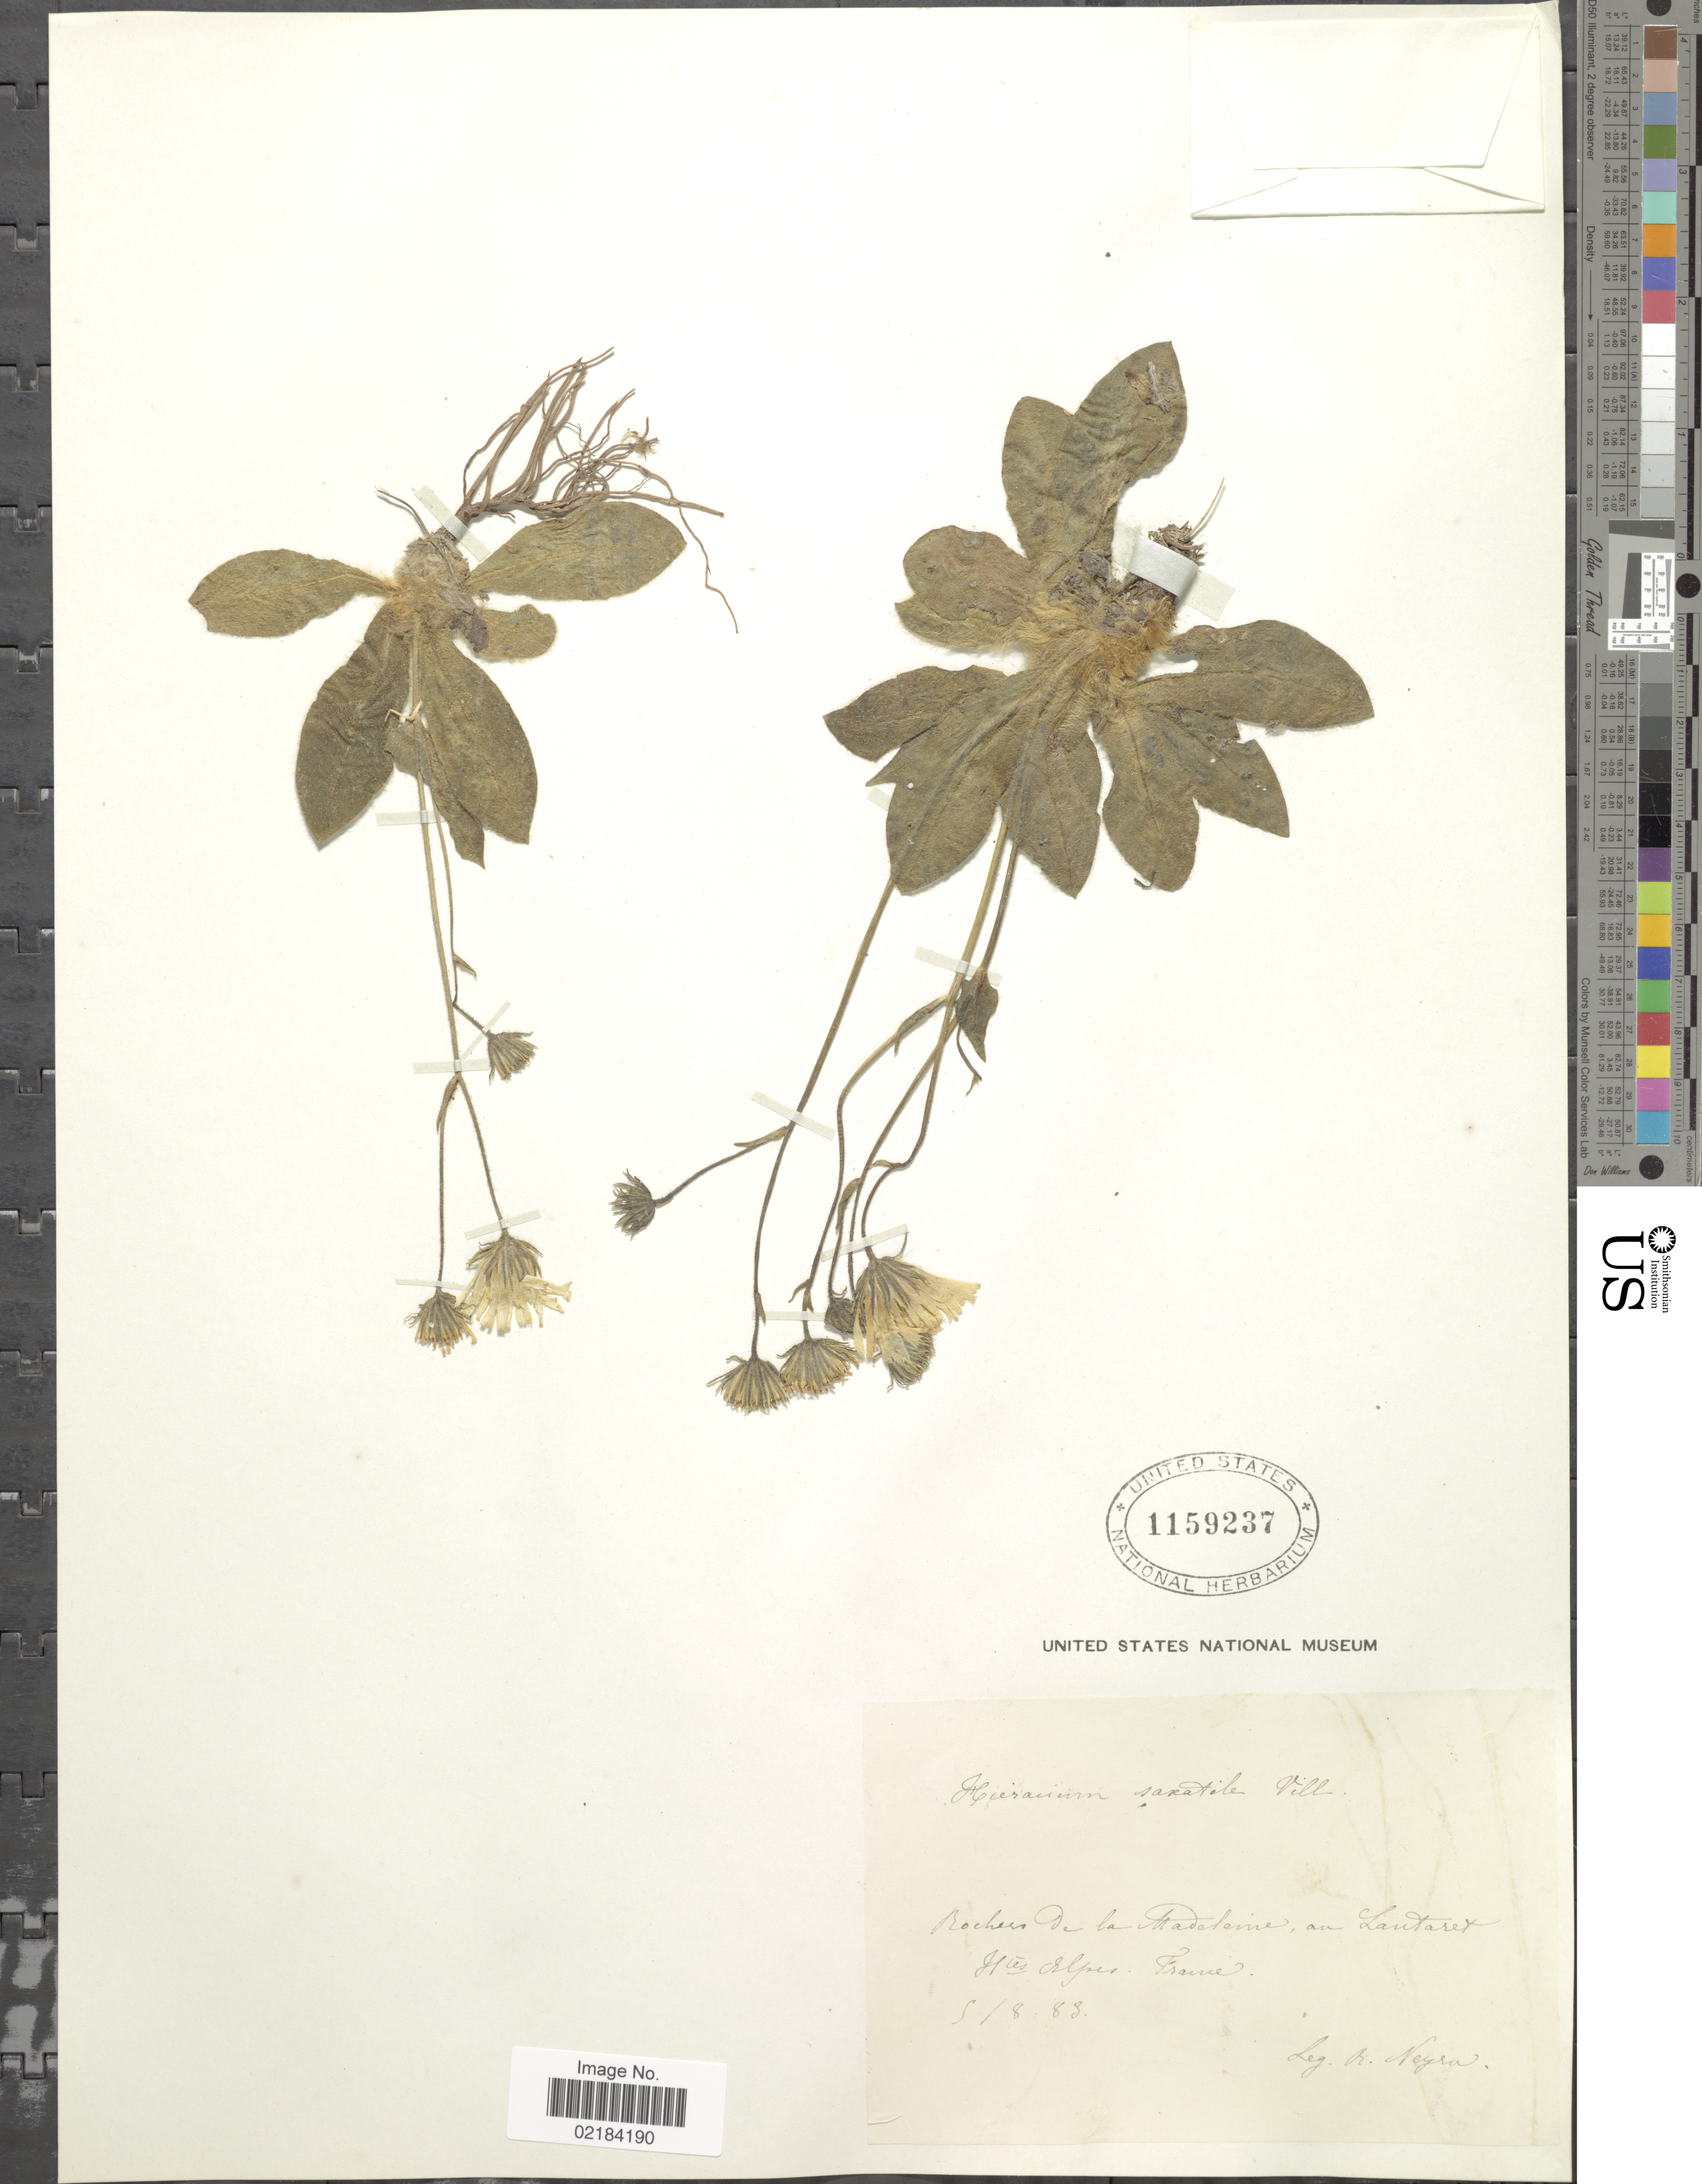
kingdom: Plantae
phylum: Tracheophyta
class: Magnoliopsida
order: Asterales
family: Asteraceae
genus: Hieracium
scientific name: Hieracium saxatile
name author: Jacq.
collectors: R. Neyra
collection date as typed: Transcribed d/m/y: 9/8/83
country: France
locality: Rocjers de la Madeleine, an Lautaret, Htes Alpes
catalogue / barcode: US 1159237